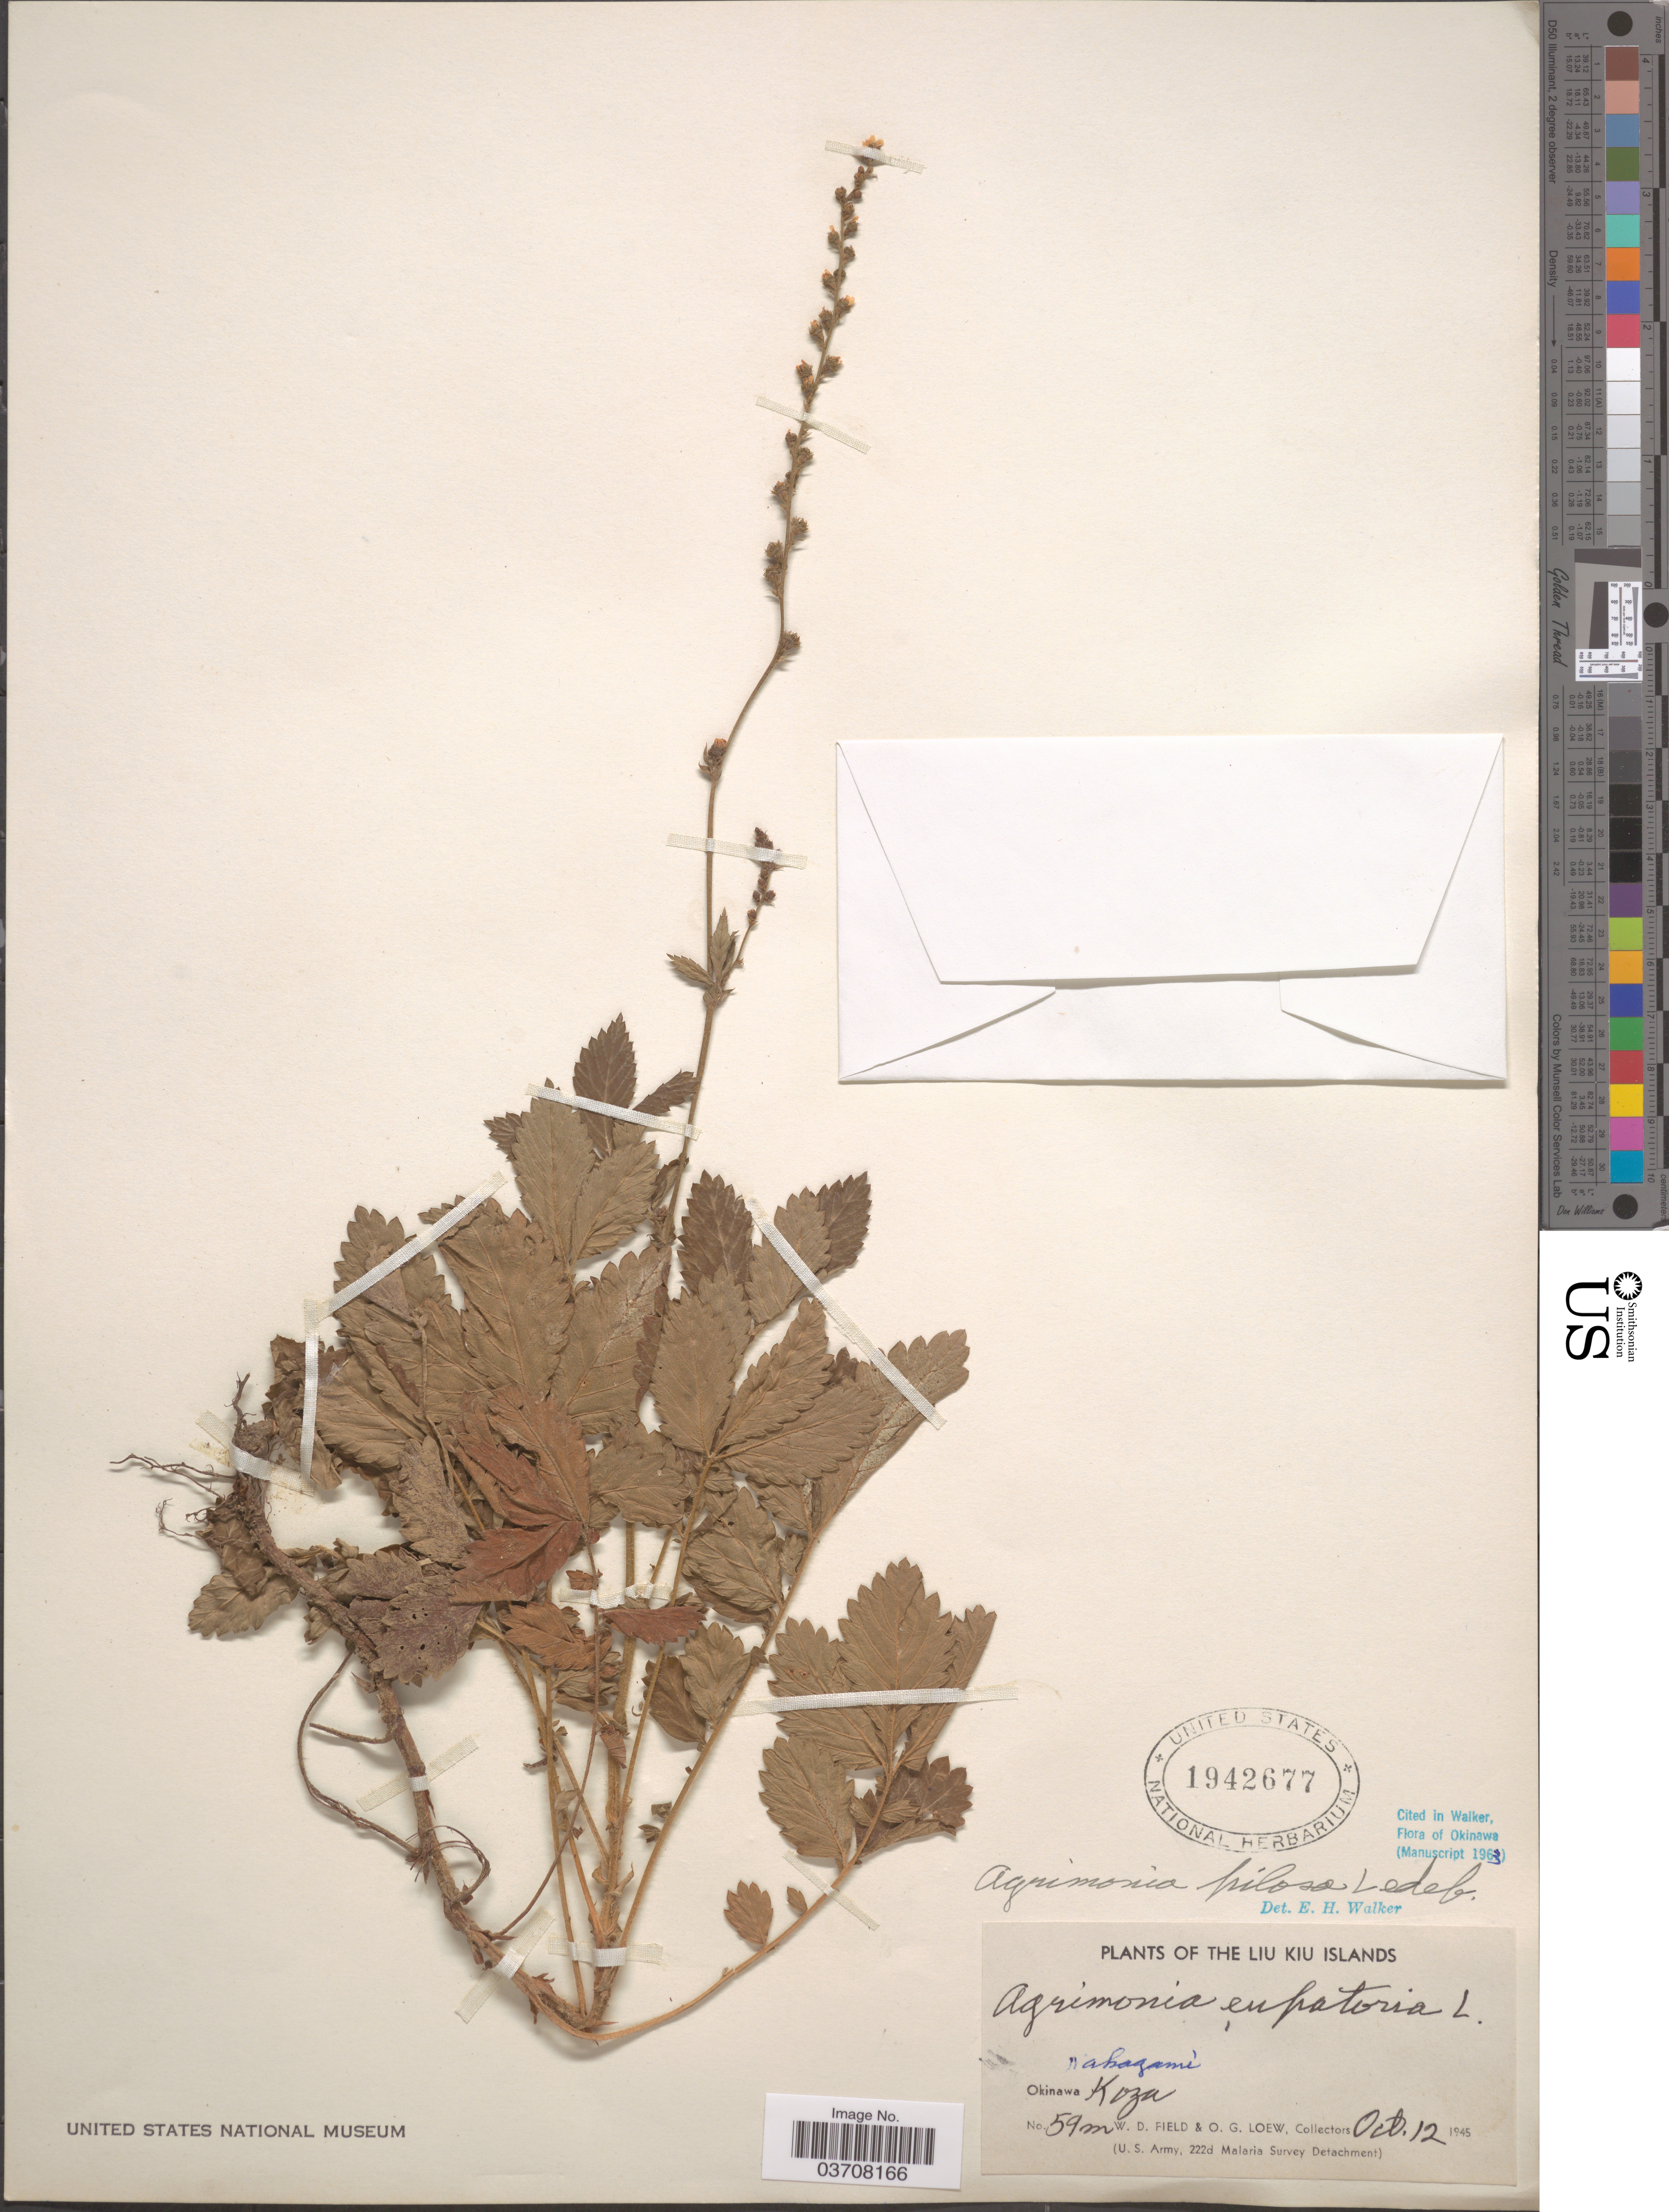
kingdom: Plantae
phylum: Tracheophyta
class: Magnoliopsida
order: Rosales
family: Rosaceae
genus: Agrimonia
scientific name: Agrimonia pilosa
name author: Ledeb.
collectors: W. D. Field & O. G. Loew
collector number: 59m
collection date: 1945-10-12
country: Japan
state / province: Okinawa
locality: The Liu Kiu Islands. Nakagami. Okinawa Koza.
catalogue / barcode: US 1942677